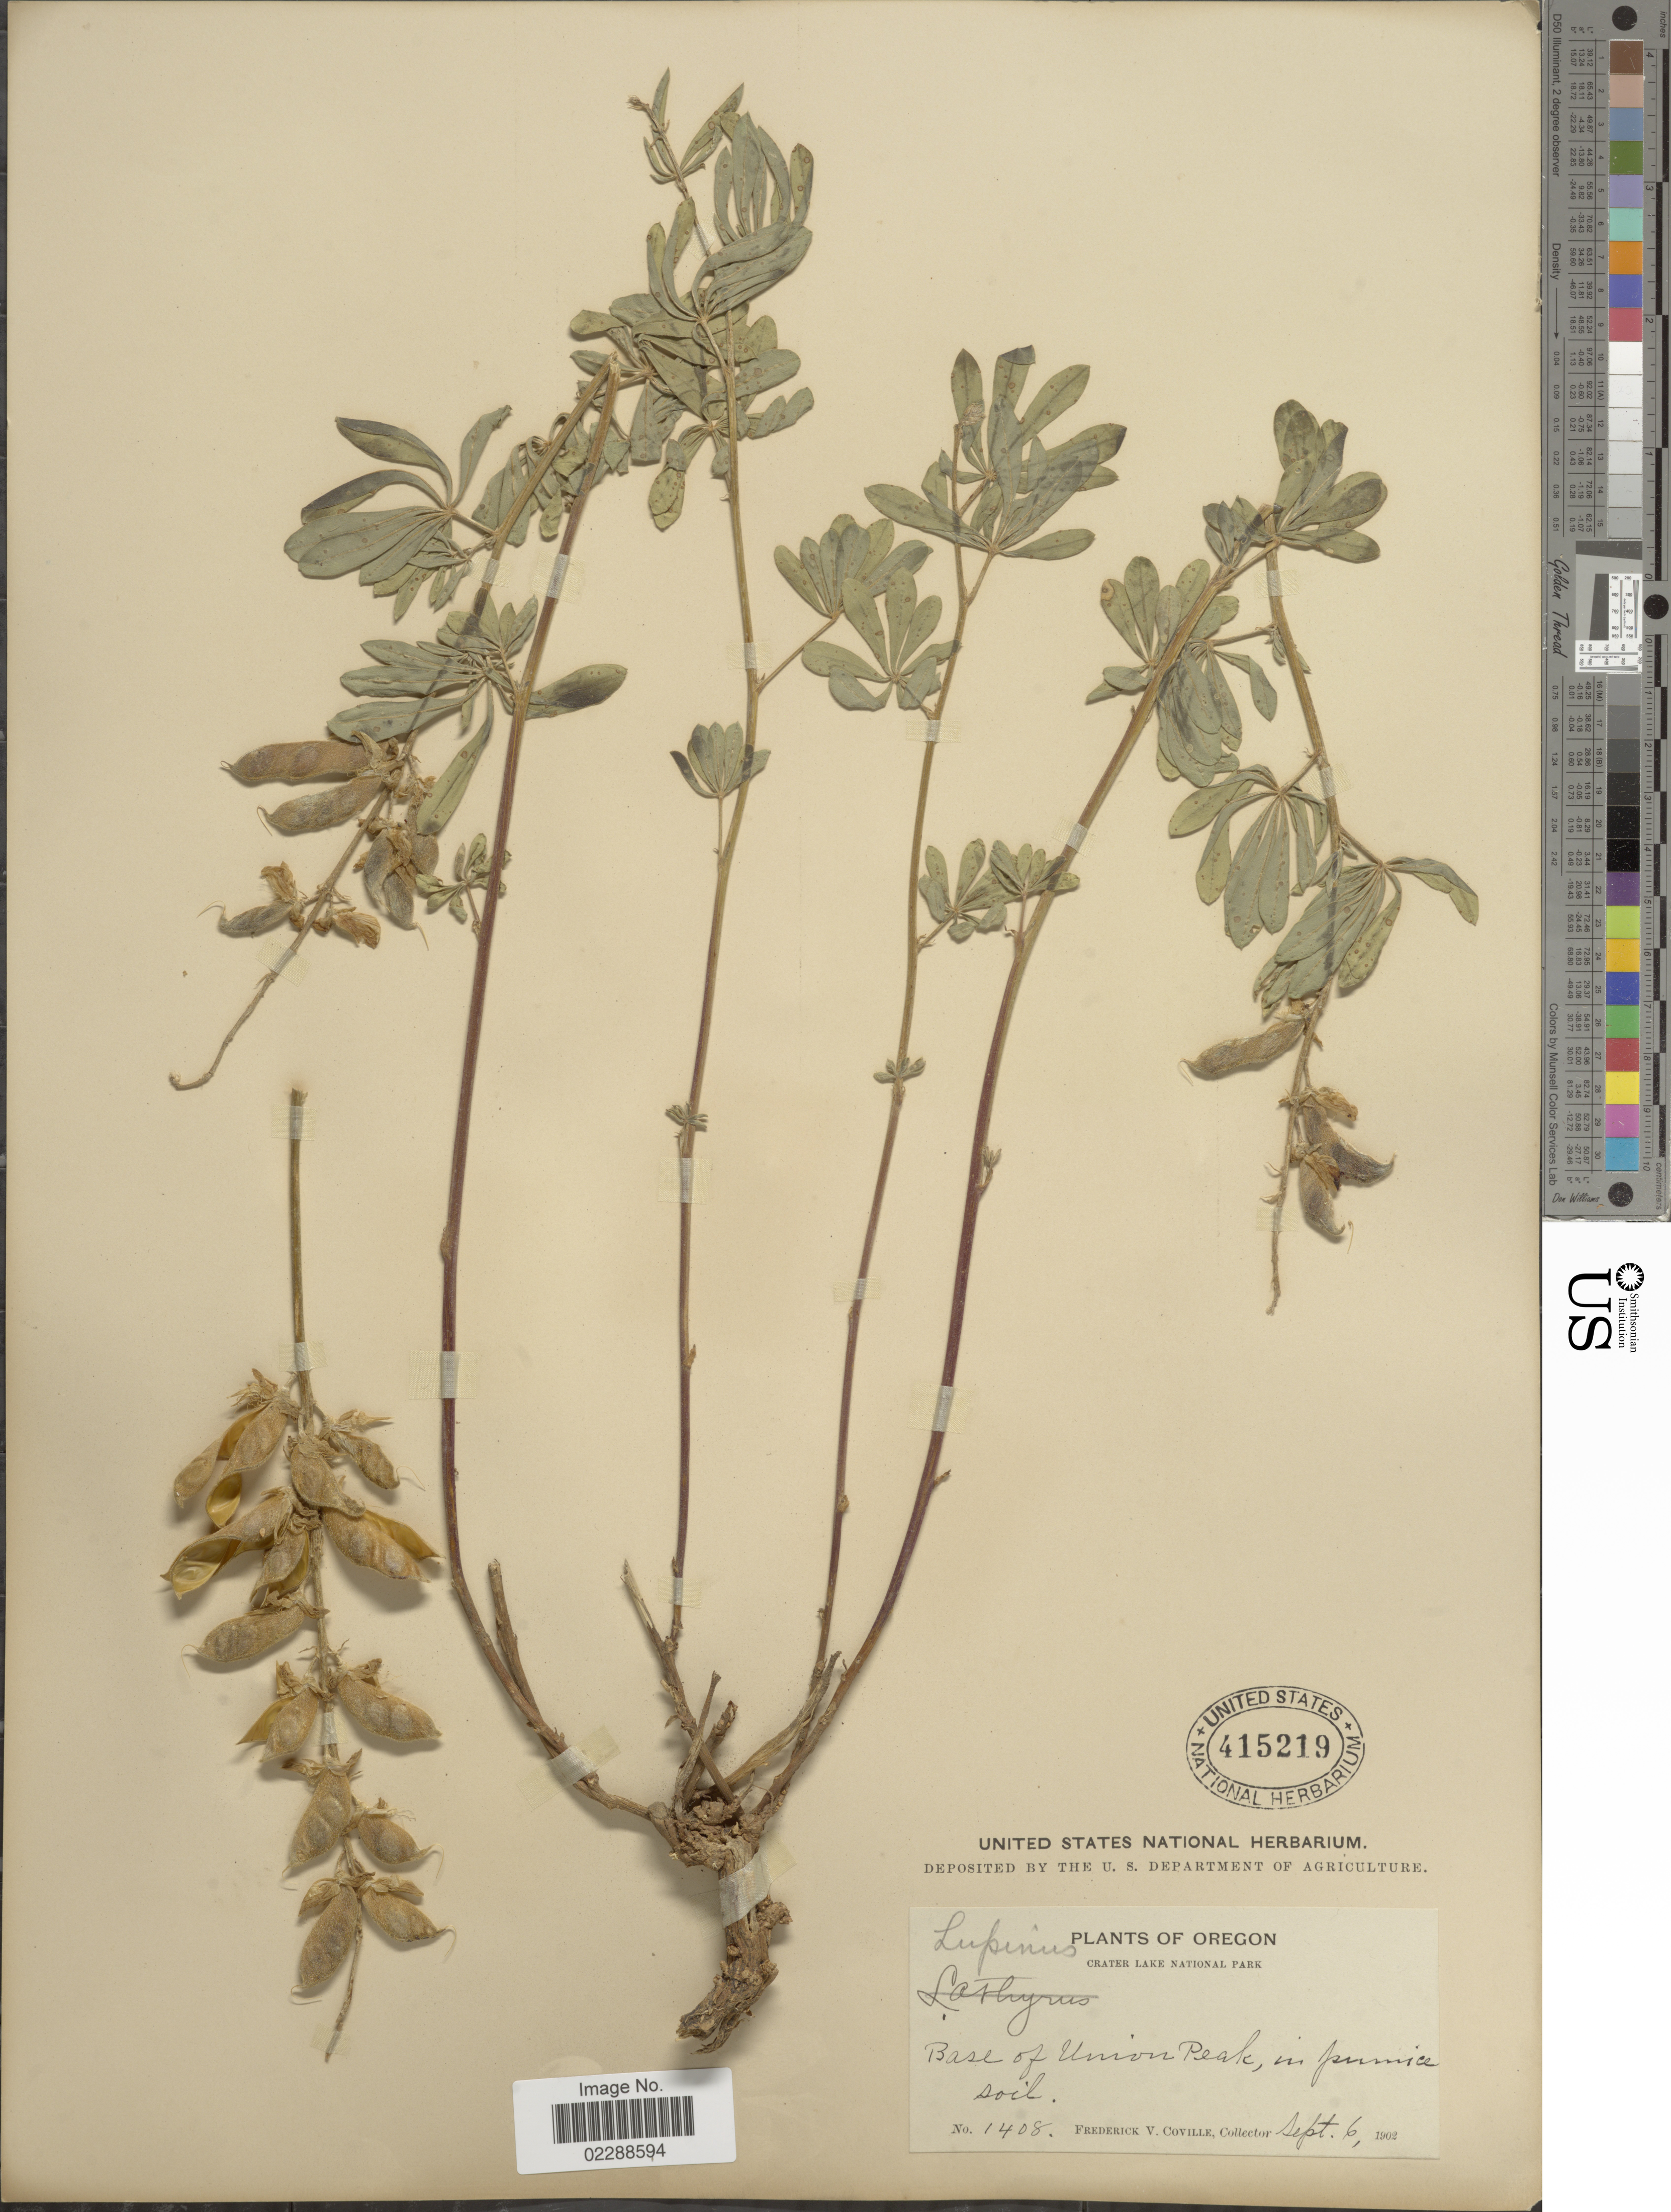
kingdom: Plantae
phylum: Tracheophyta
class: Magnoliopsida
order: Fabales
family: Fabaceae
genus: Lupinus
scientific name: Lupinus sp.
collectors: F. V. Coville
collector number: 1408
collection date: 1902-09-06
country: United States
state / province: Oregon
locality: Base of Union Peak, Crater Lake National Park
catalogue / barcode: US 415219